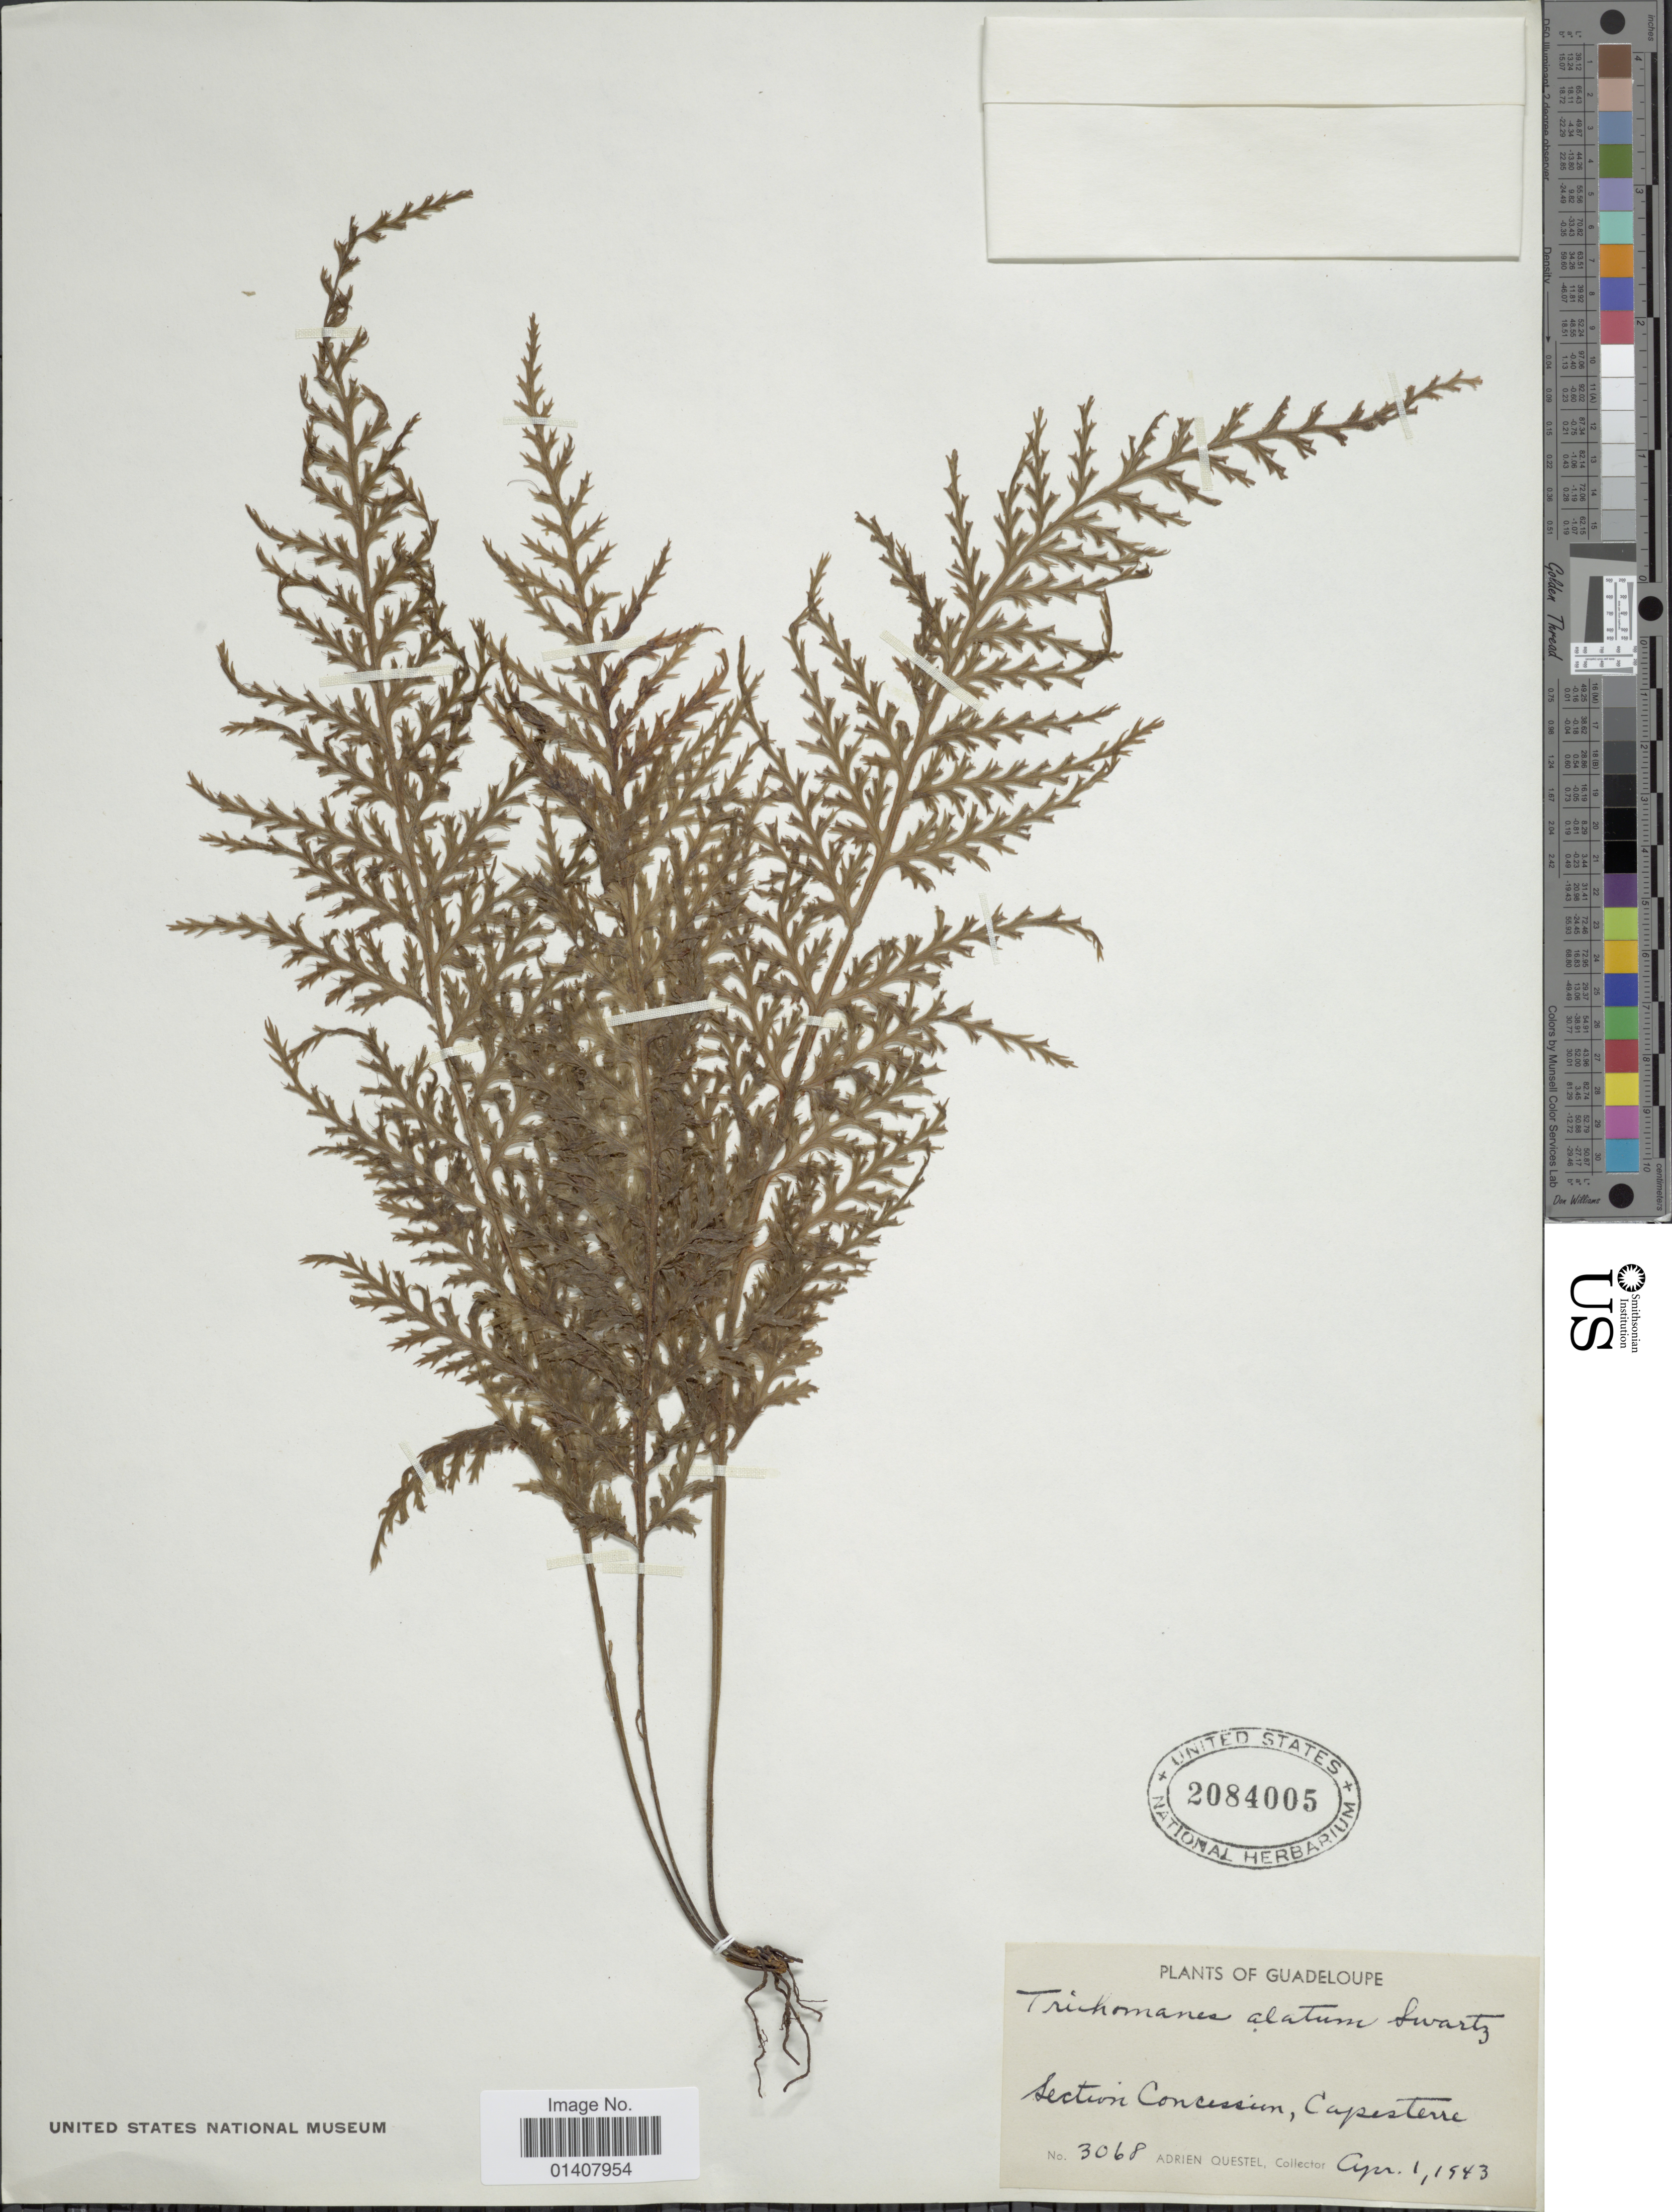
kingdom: Plantae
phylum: Tracheophyta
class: Polypodiopsida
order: Hymenophyllales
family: Hymenophyllaceae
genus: Trichomanes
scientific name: Trichomanes alatum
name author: Sw.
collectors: A. Questel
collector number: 3068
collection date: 1943-04-01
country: Guadeloupe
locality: Section Concession, Capesterre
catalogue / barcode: US 2084005